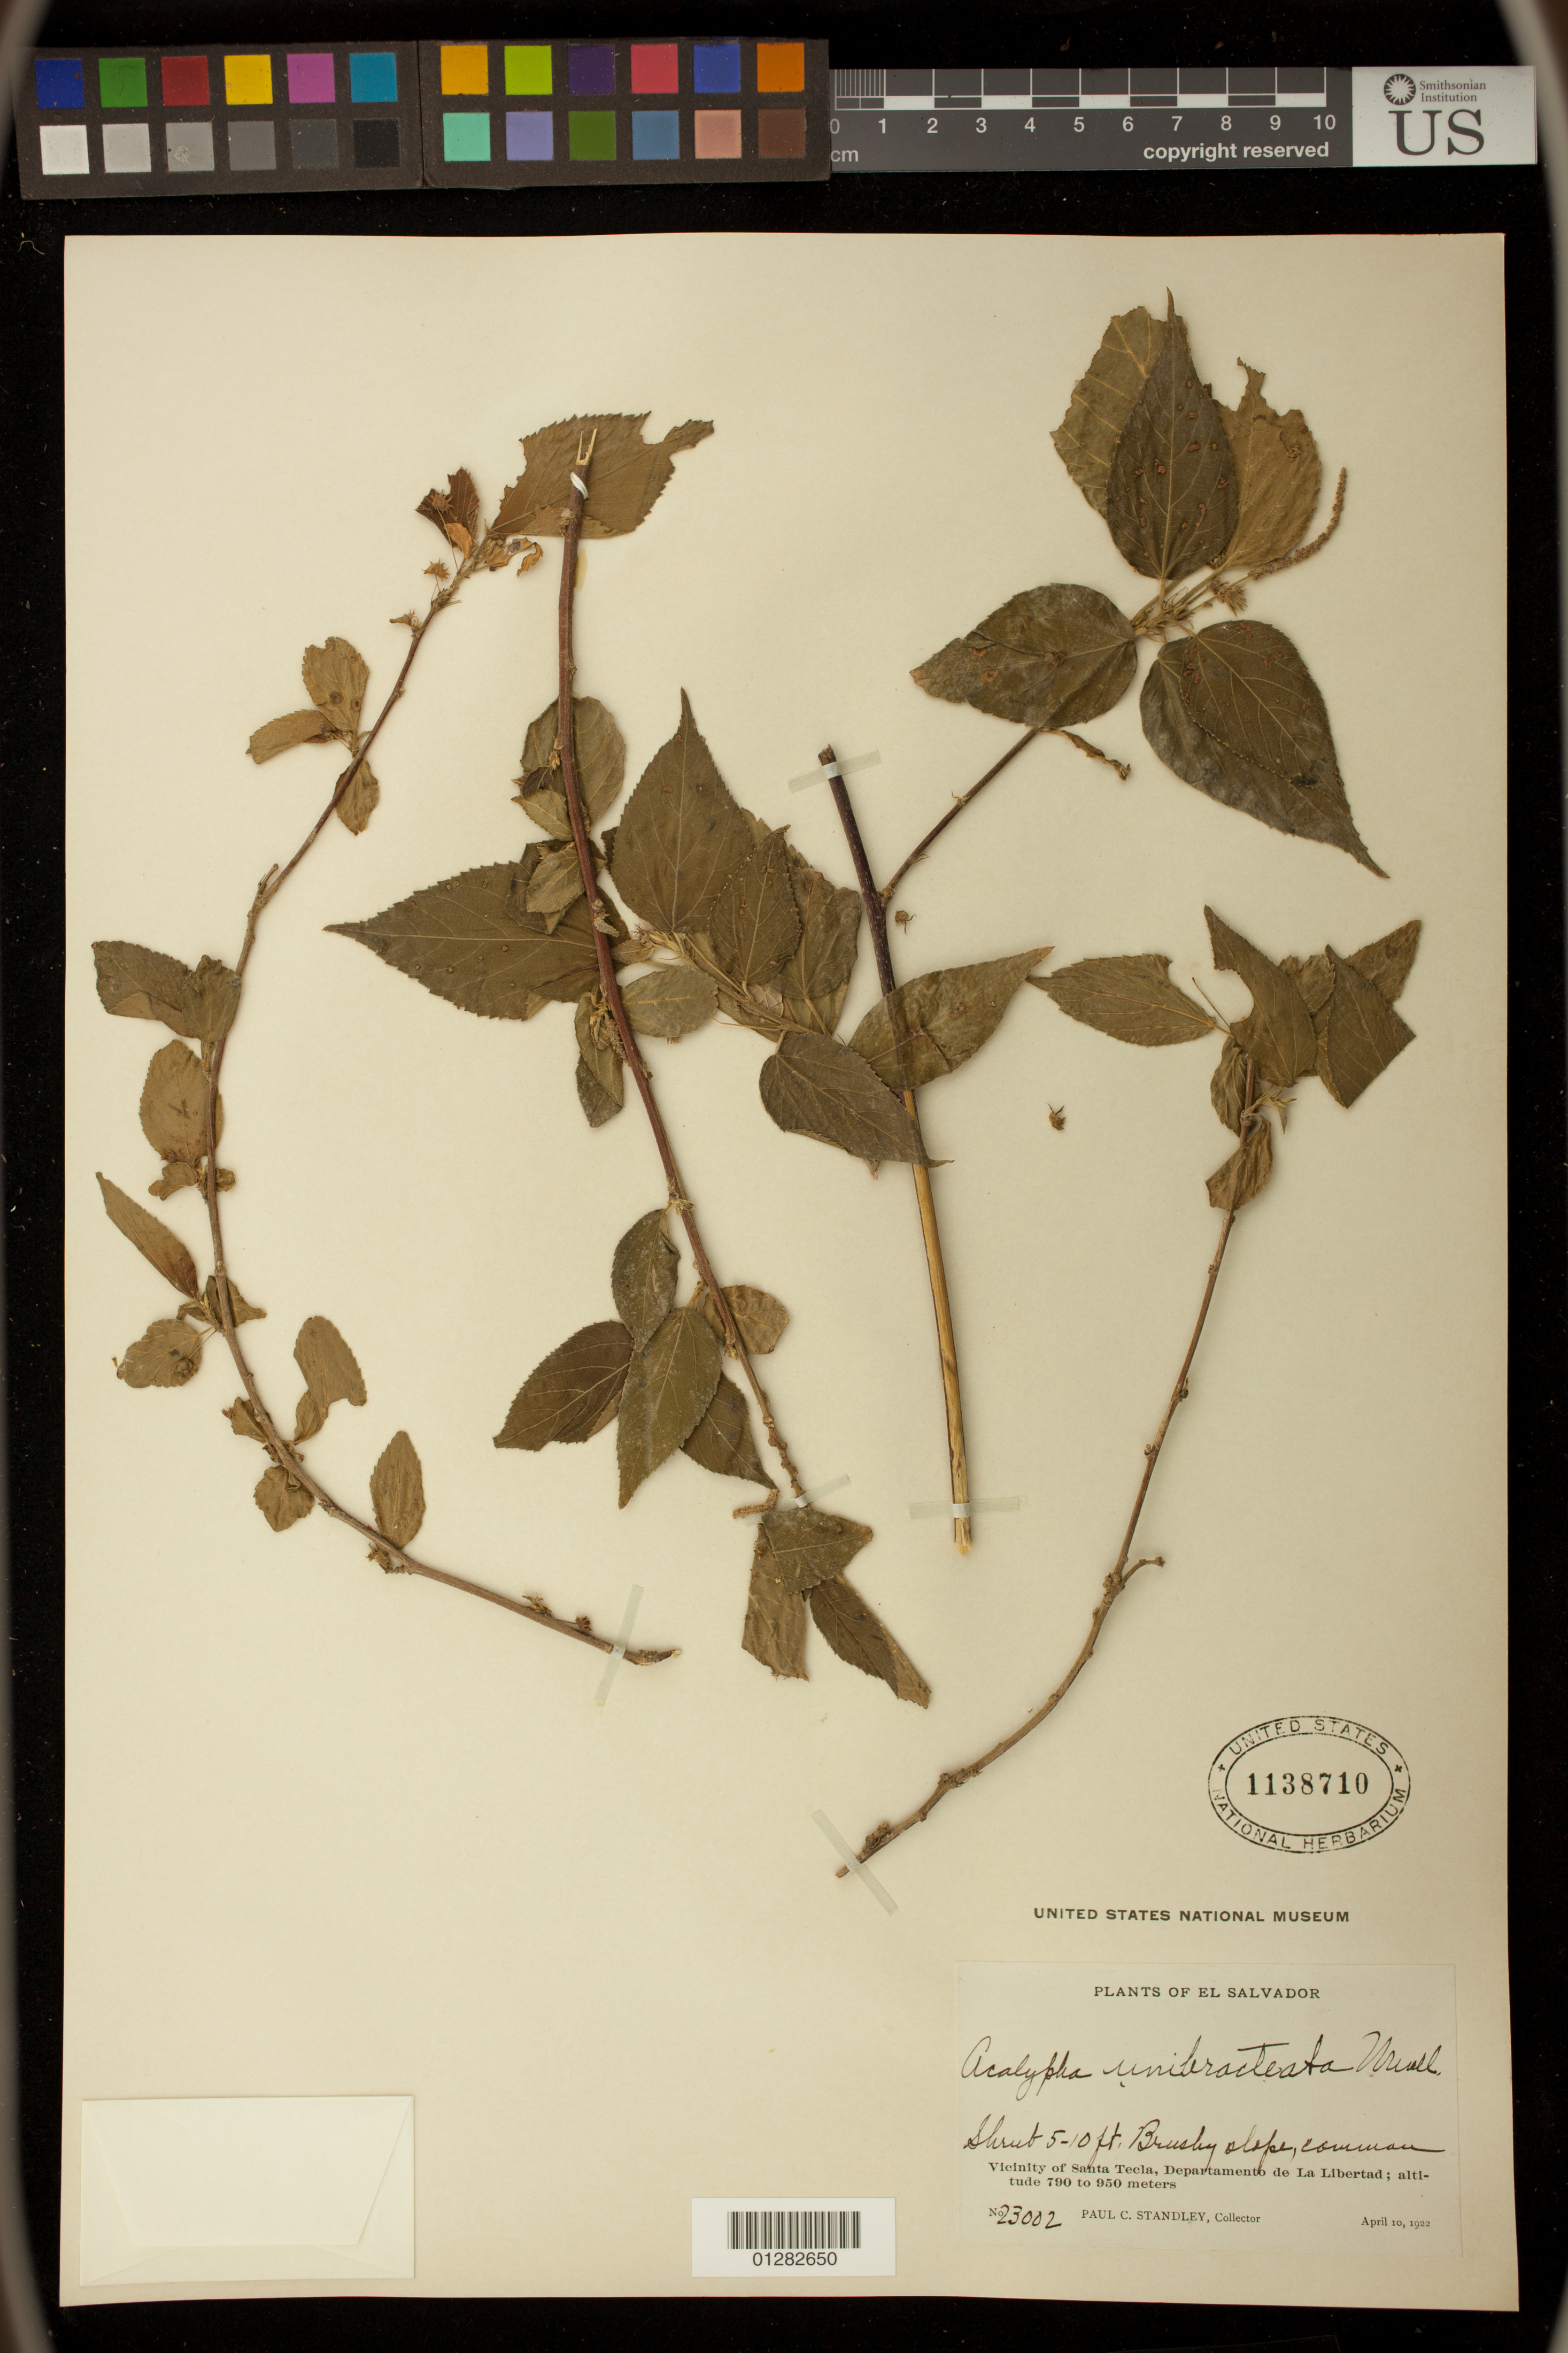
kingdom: Plantae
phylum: Tracheophyta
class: Magnoliopsida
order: Malpighiales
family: Euphorbiaceae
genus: Acalypha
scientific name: Acalypha unibracteata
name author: Müll. Arg.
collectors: H. S. Gentry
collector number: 23002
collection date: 1922-04-10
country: El Salvador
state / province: La Libertad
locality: Vicinity of Santa Tecla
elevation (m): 790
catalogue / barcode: US 1138710